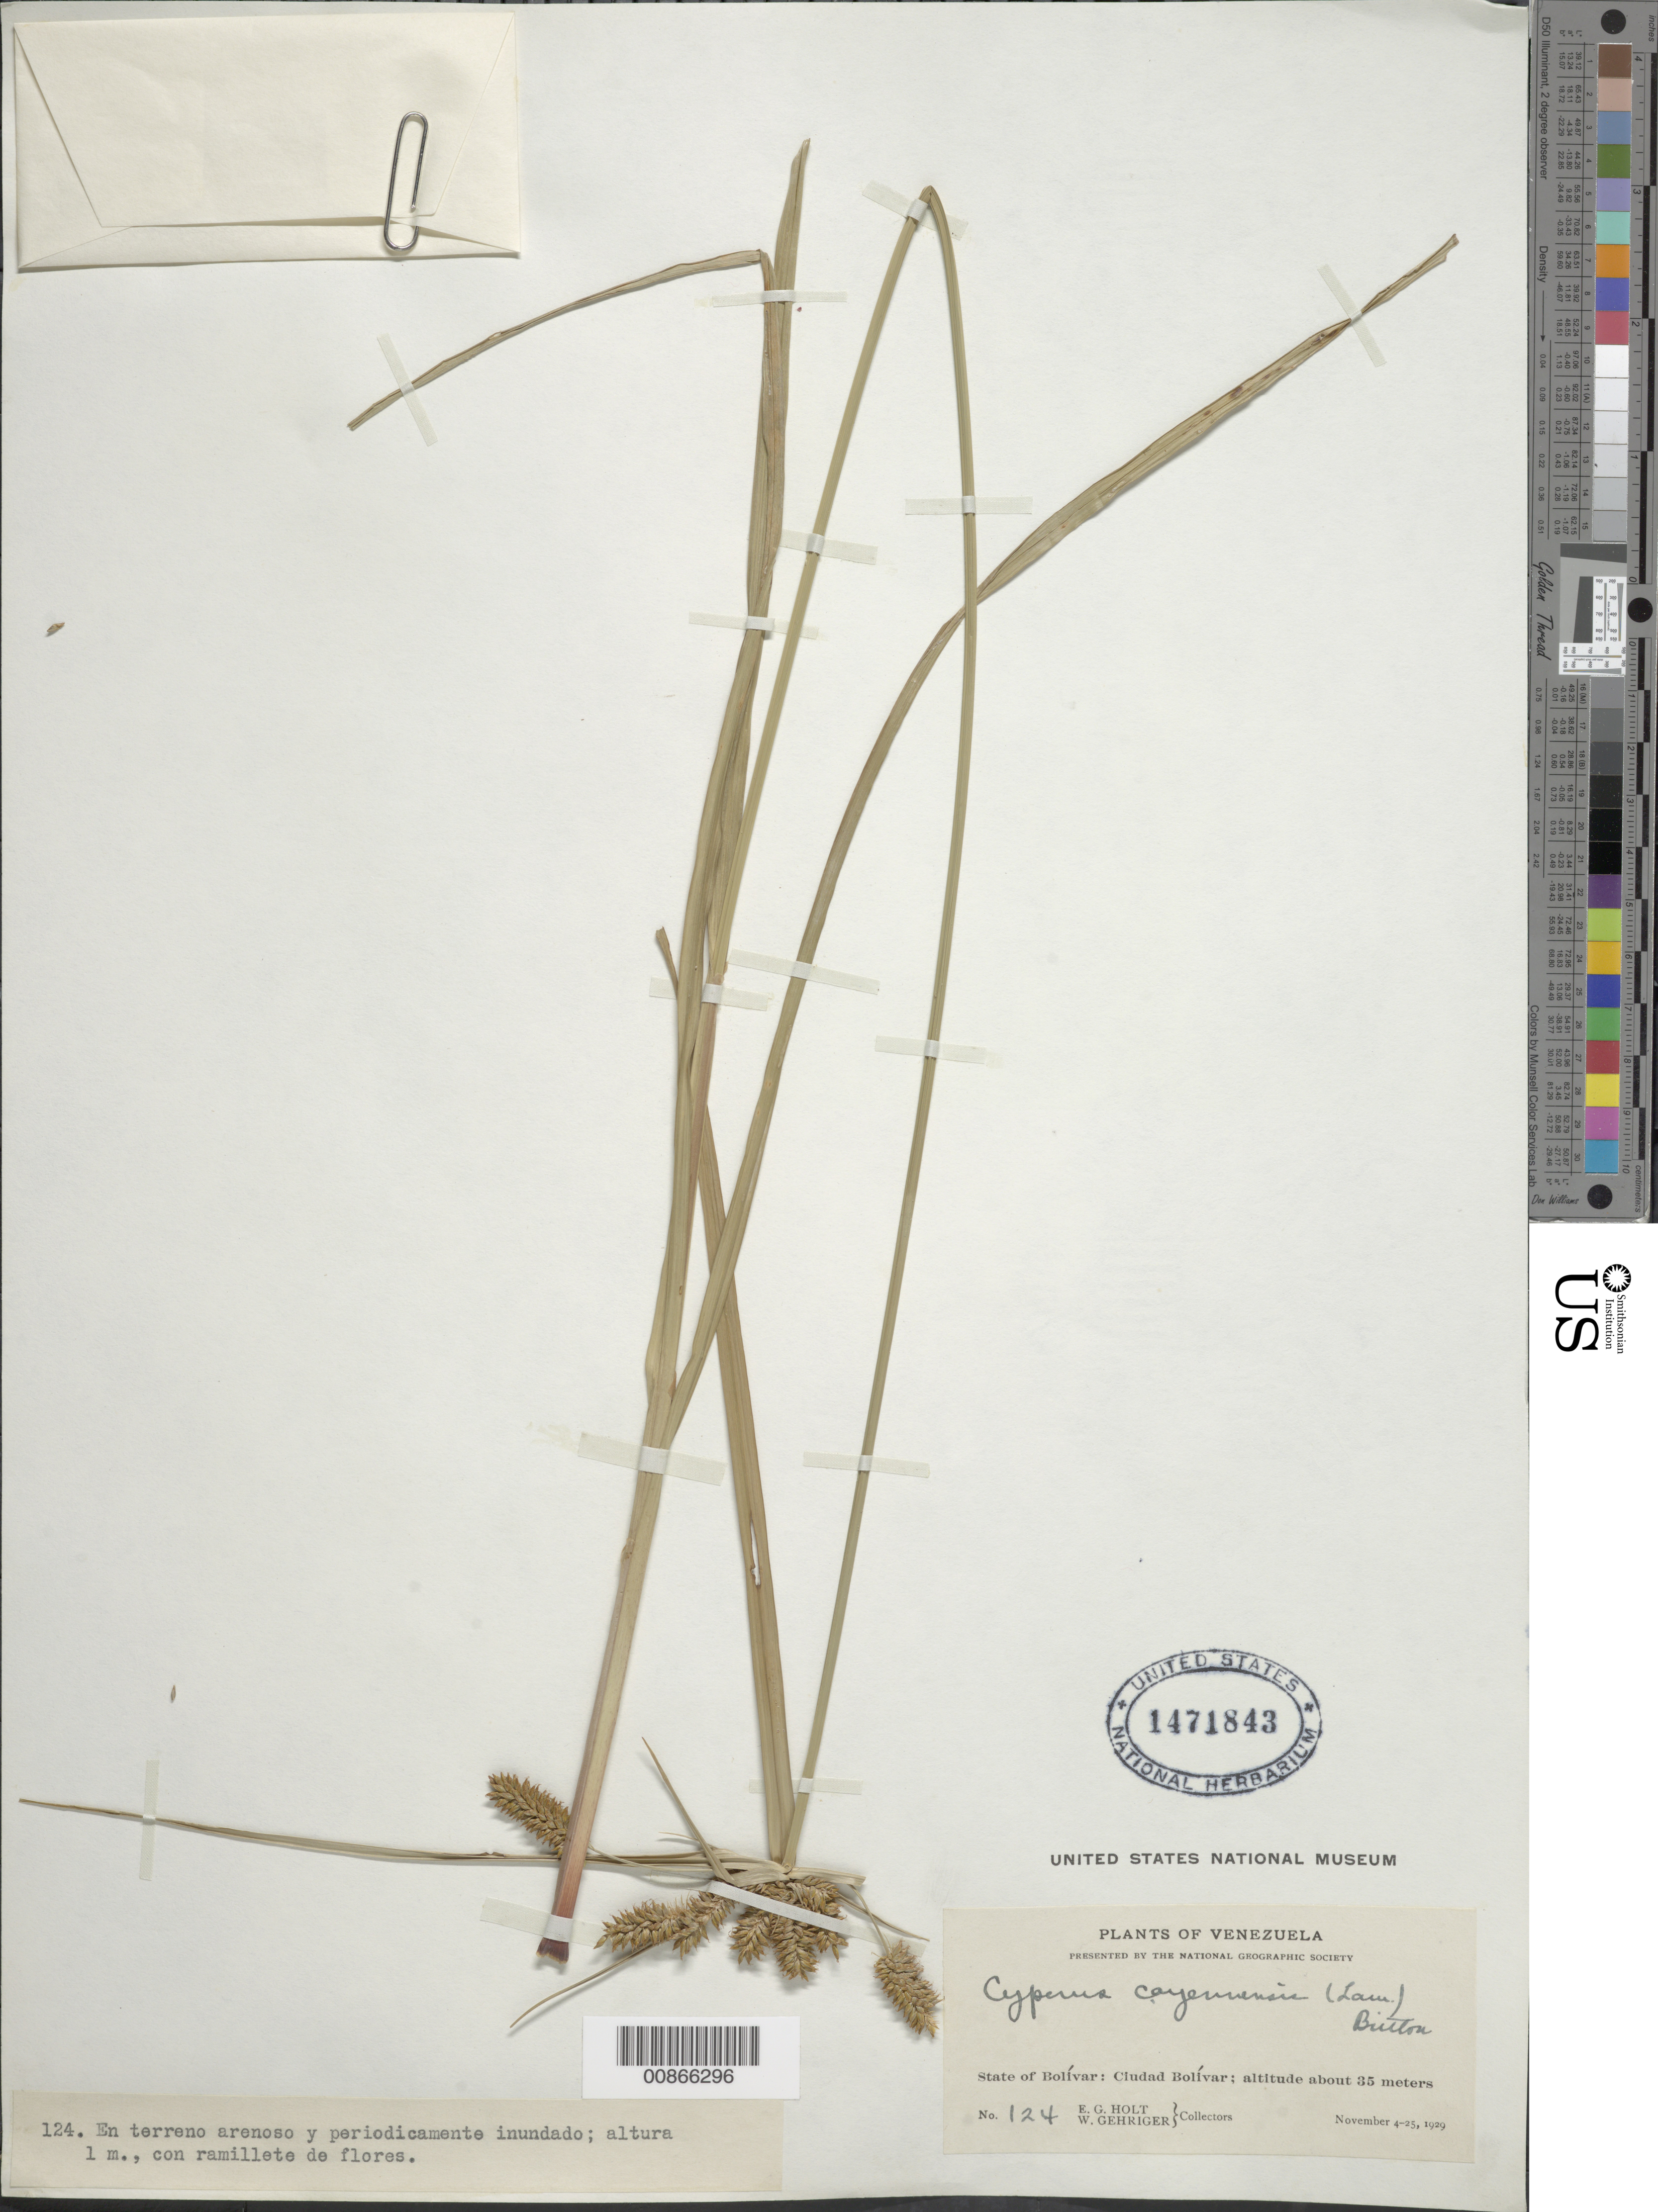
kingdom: Plantae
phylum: Tracheophyta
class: Liliopsida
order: Poales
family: Cyperaceae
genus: Cyperus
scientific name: Cyperus aggregatus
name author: (Willd.) Endl.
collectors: E. Holt & W. Gehriger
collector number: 124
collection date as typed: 4-Nov-29 to 25-Nov-29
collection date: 1929-11-04/1929-11-25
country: Venezuela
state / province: Bolívar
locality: Ciudad Bolívar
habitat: Terreno arenoso y periodicamente inundado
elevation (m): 35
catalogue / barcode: US 1471843